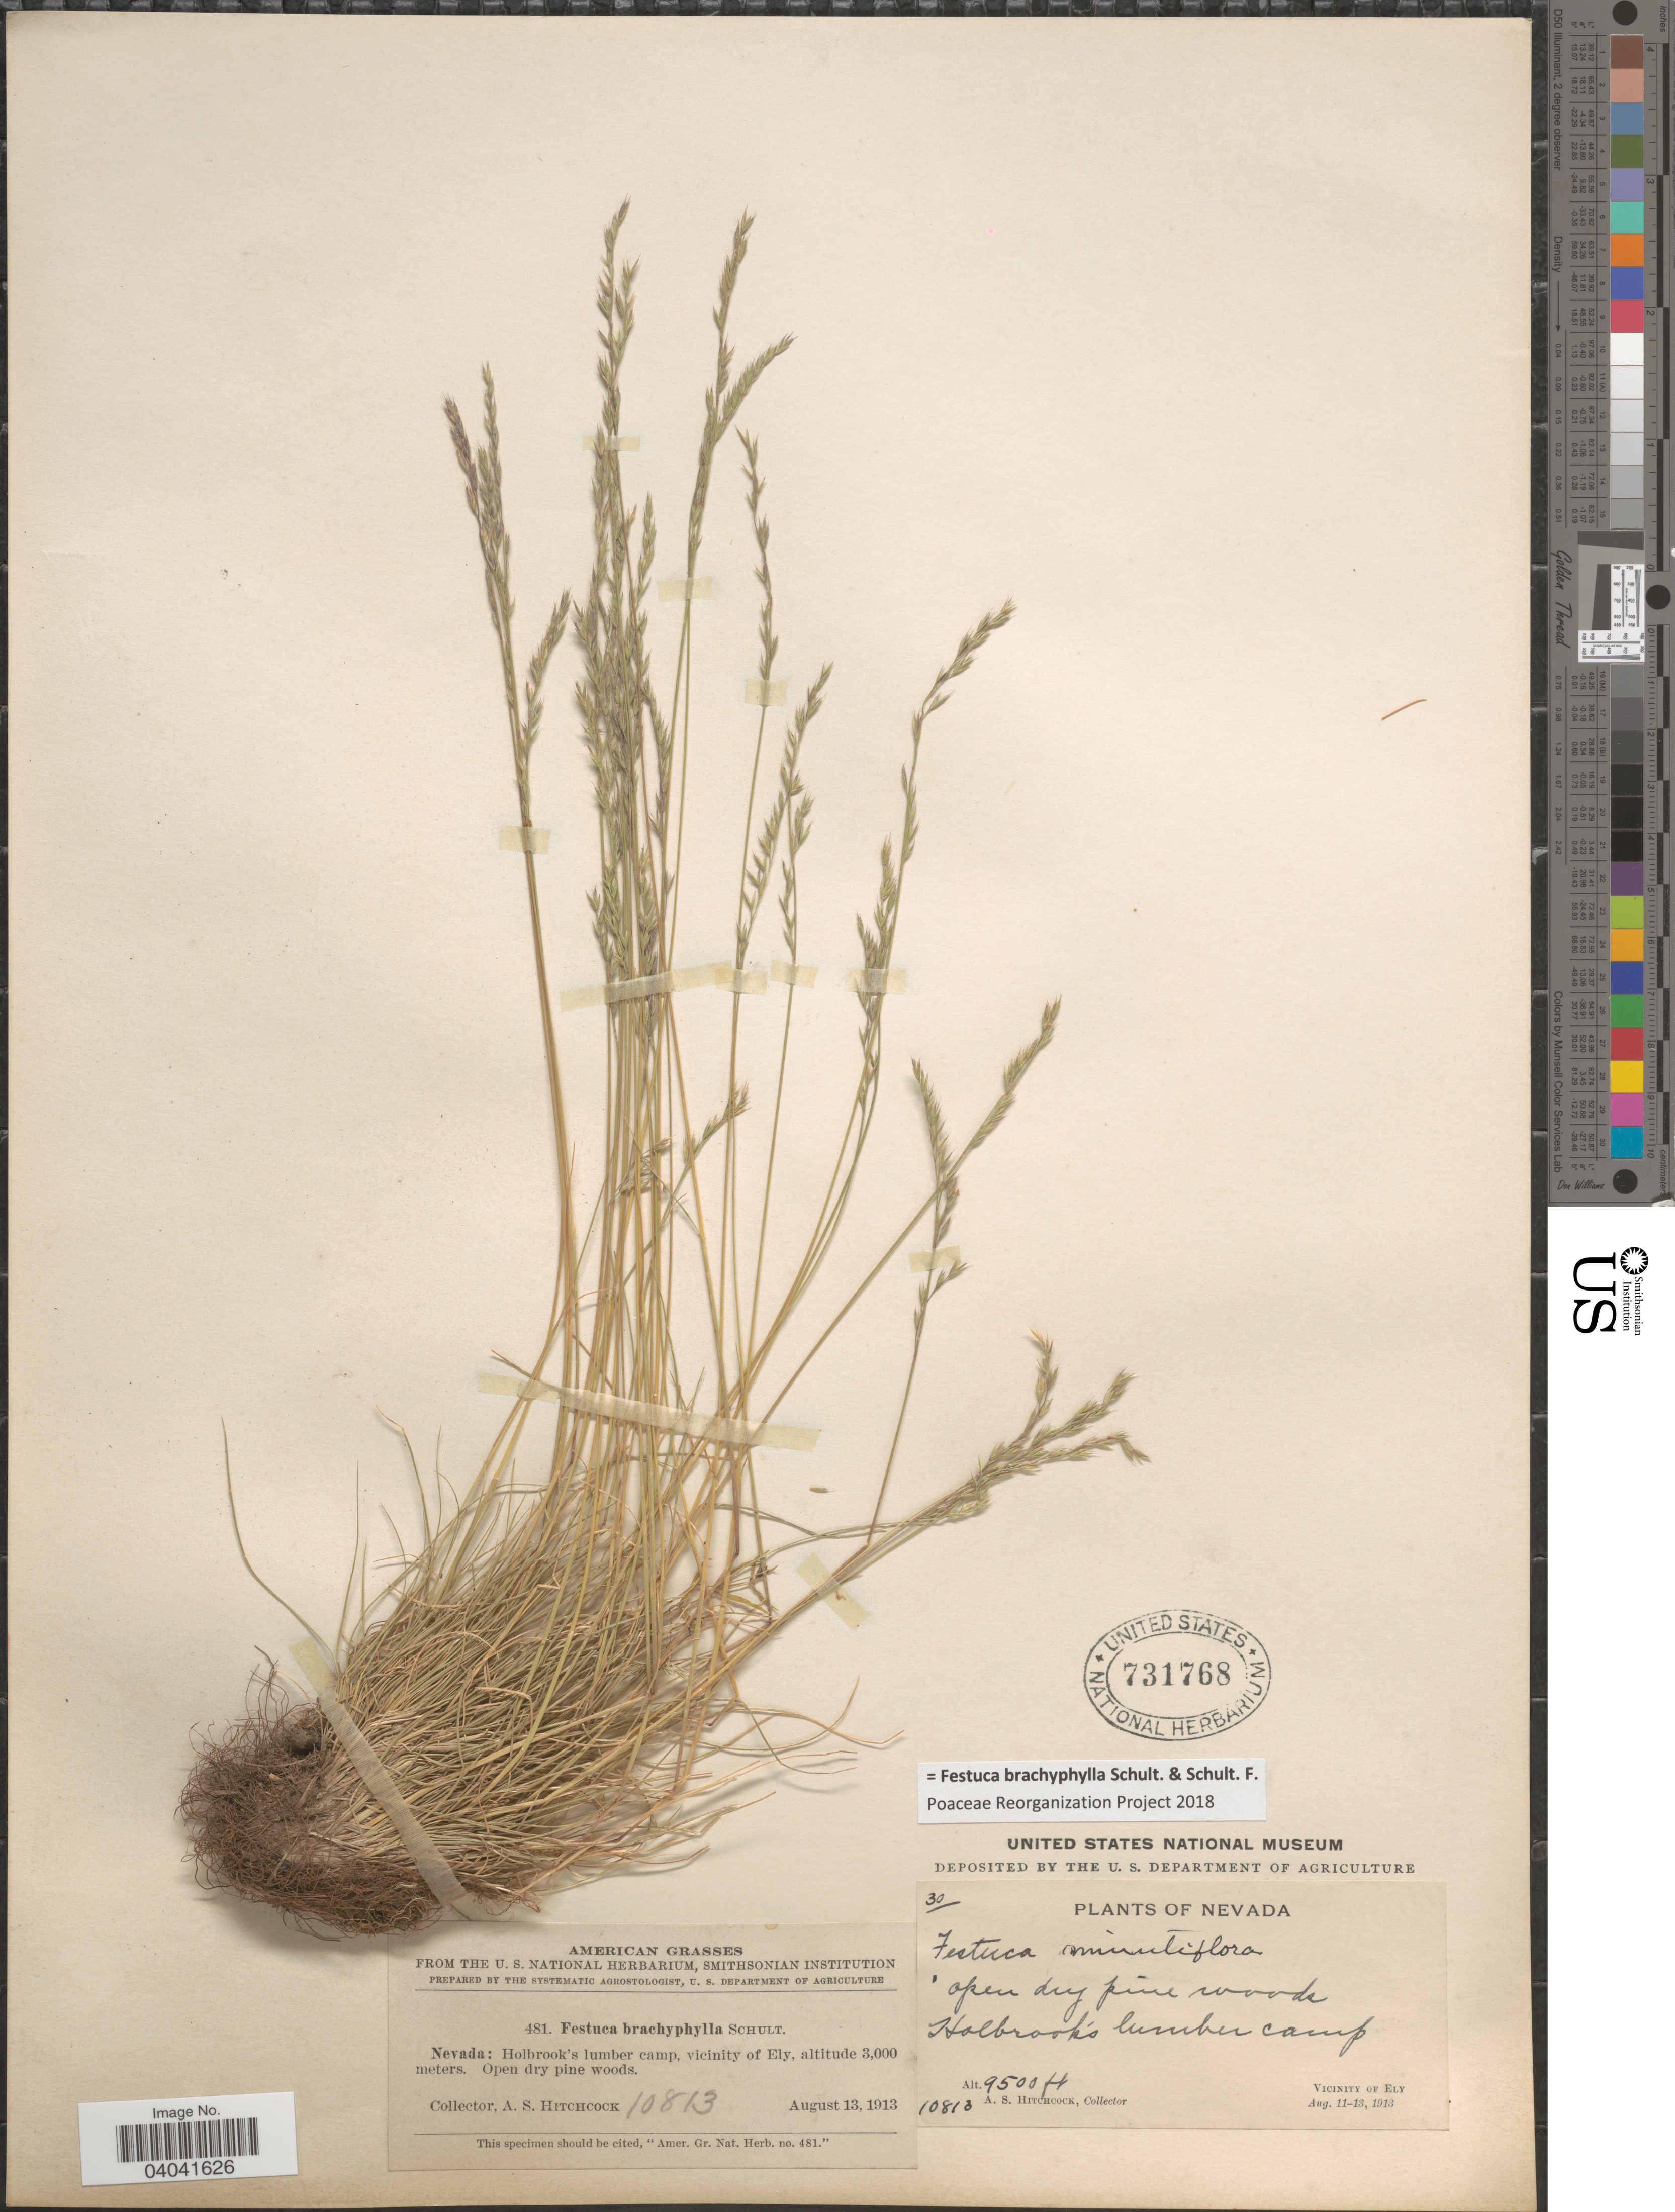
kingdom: Plantae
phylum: Tracheophyta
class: Liliopsida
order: Poales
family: Poaceae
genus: Festuca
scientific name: Festuca brachyphylla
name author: Schult. & Schult. f.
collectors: A. S. Hitchcock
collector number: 10813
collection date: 1913-08-13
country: United States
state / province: Nevada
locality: Holbrook's lumber camp, vicinity of Ely.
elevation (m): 3000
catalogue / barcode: US 731768